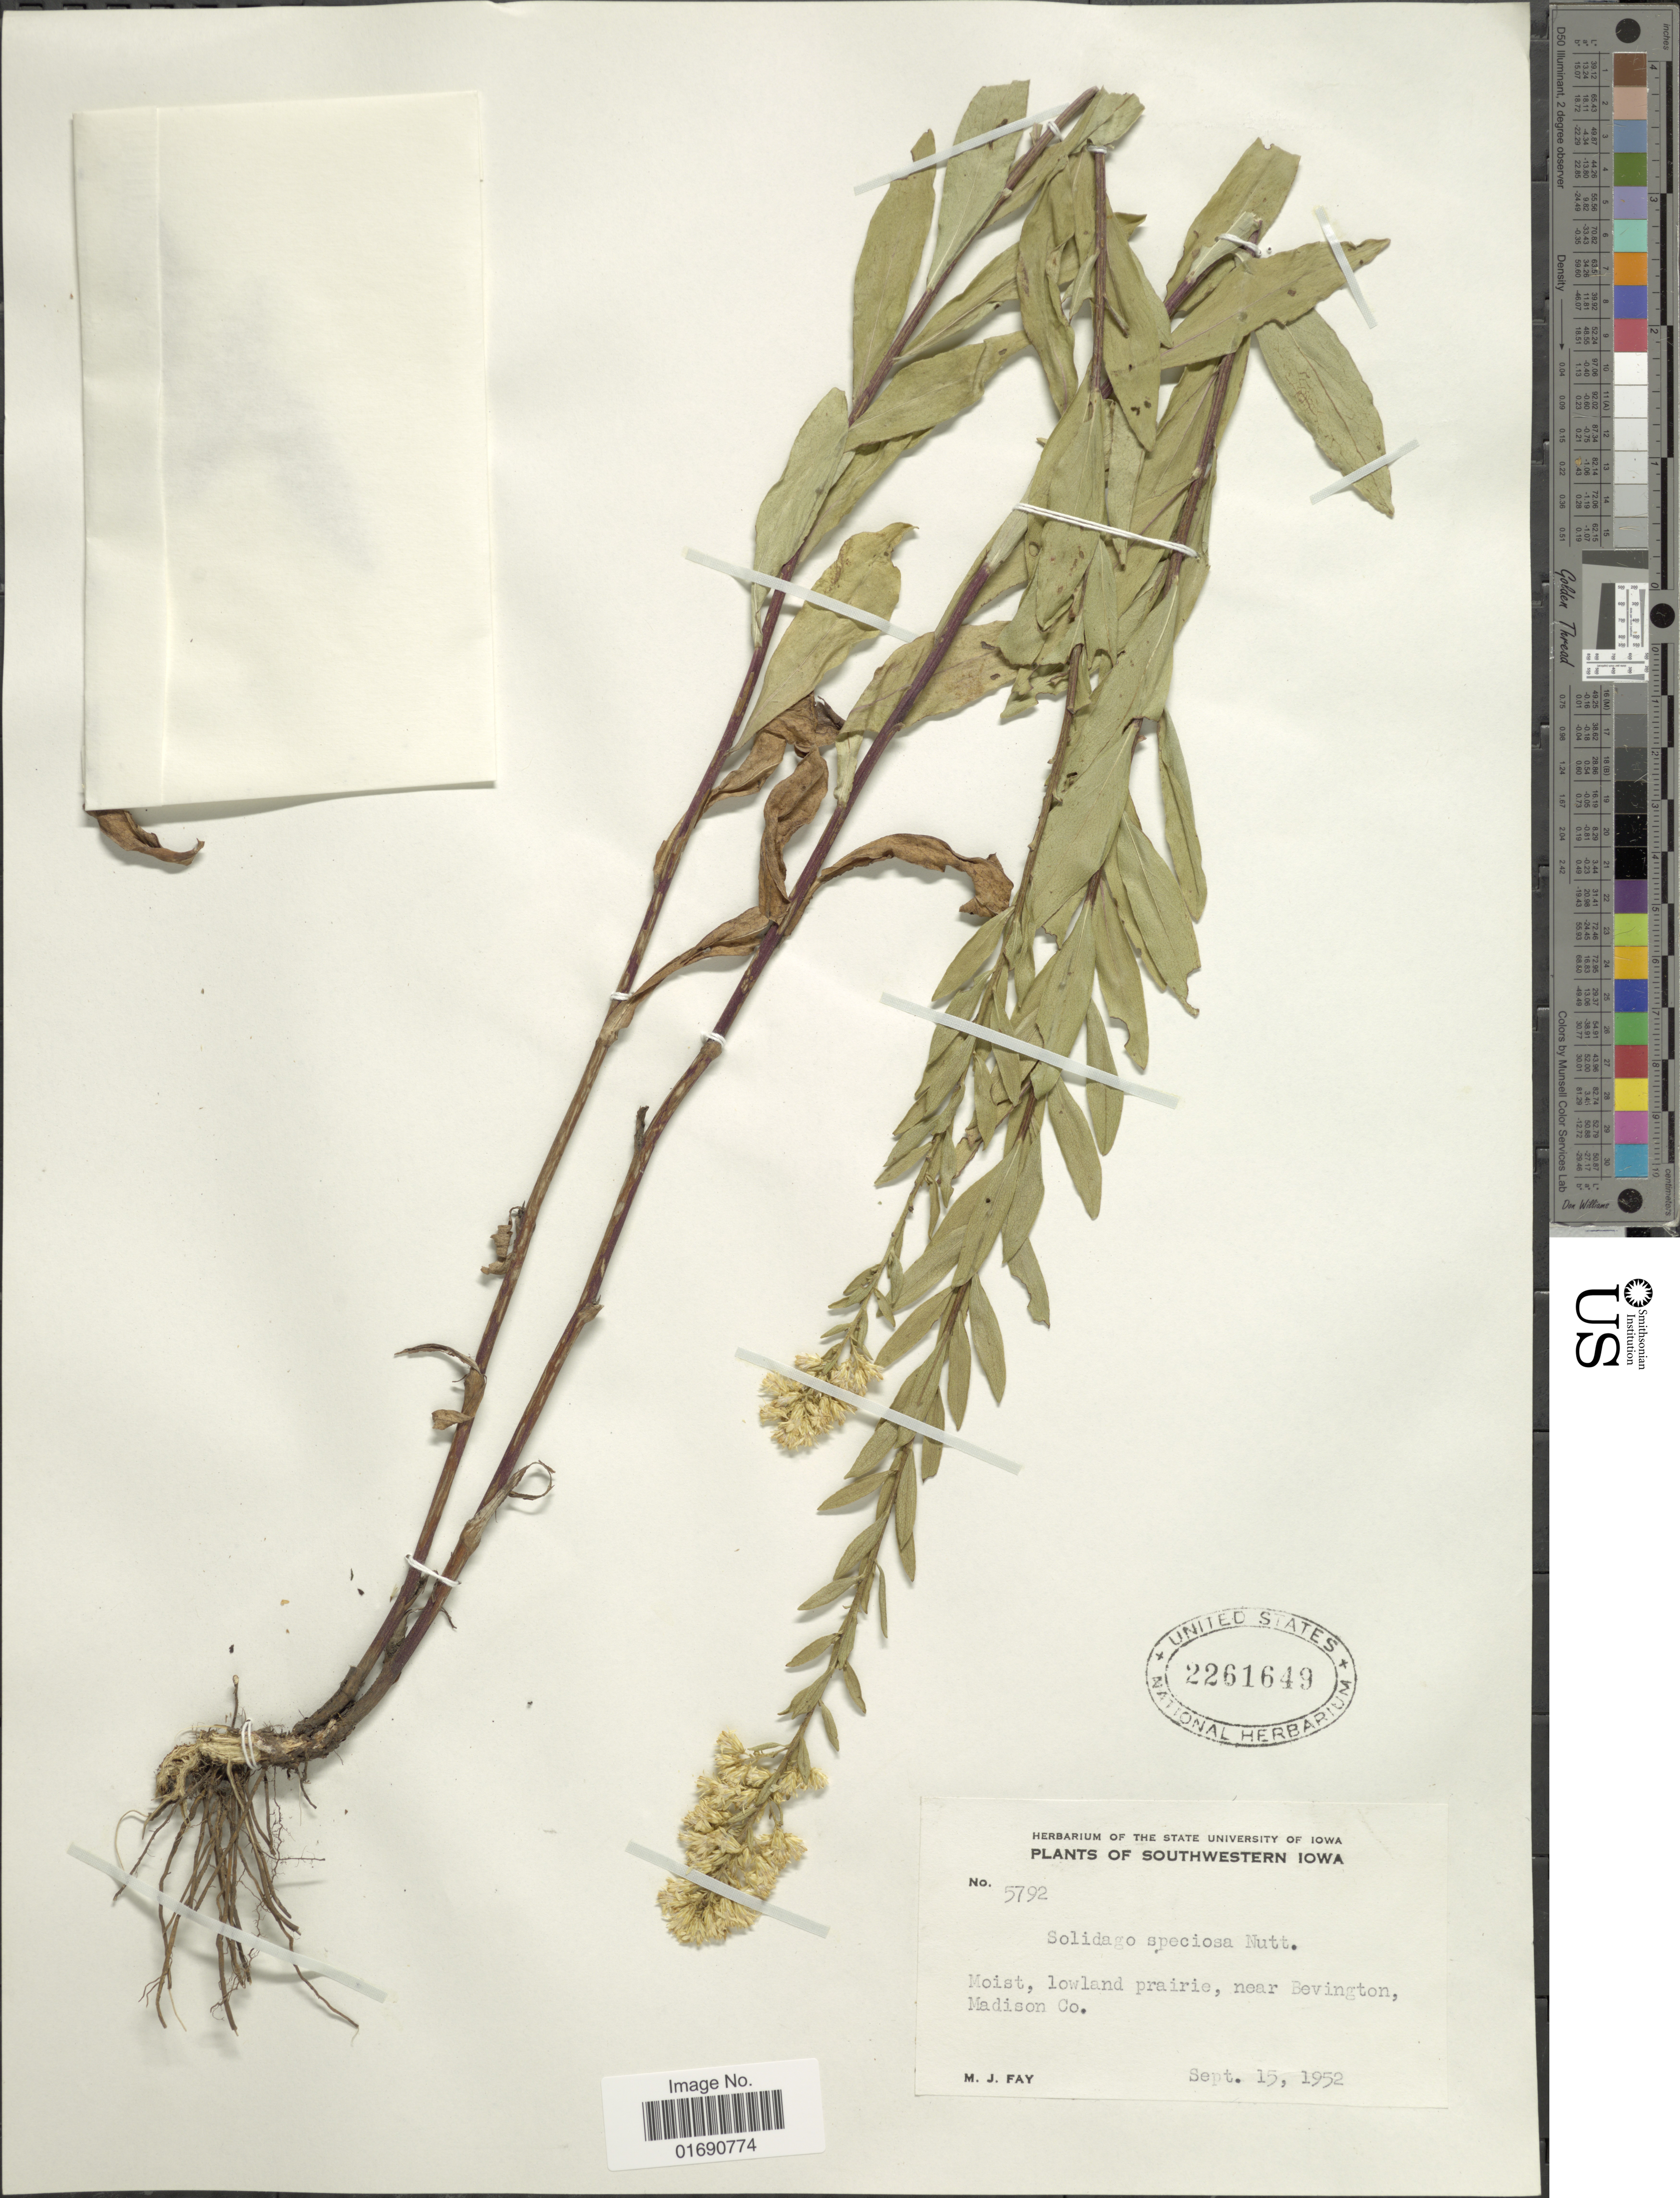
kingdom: Plantae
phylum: Tracheophyta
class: Magnoliopsida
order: Asterales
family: Asteraceae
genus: Solidago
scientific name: Solidago speciosa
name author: Nutt.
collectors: M. Fay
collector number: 5792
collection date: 1952-09-15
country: United States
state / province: Iowa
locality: Southwestern Iowa, Moist, lowland prairie, near Bevington, Madison Co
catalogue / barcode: US 2261649